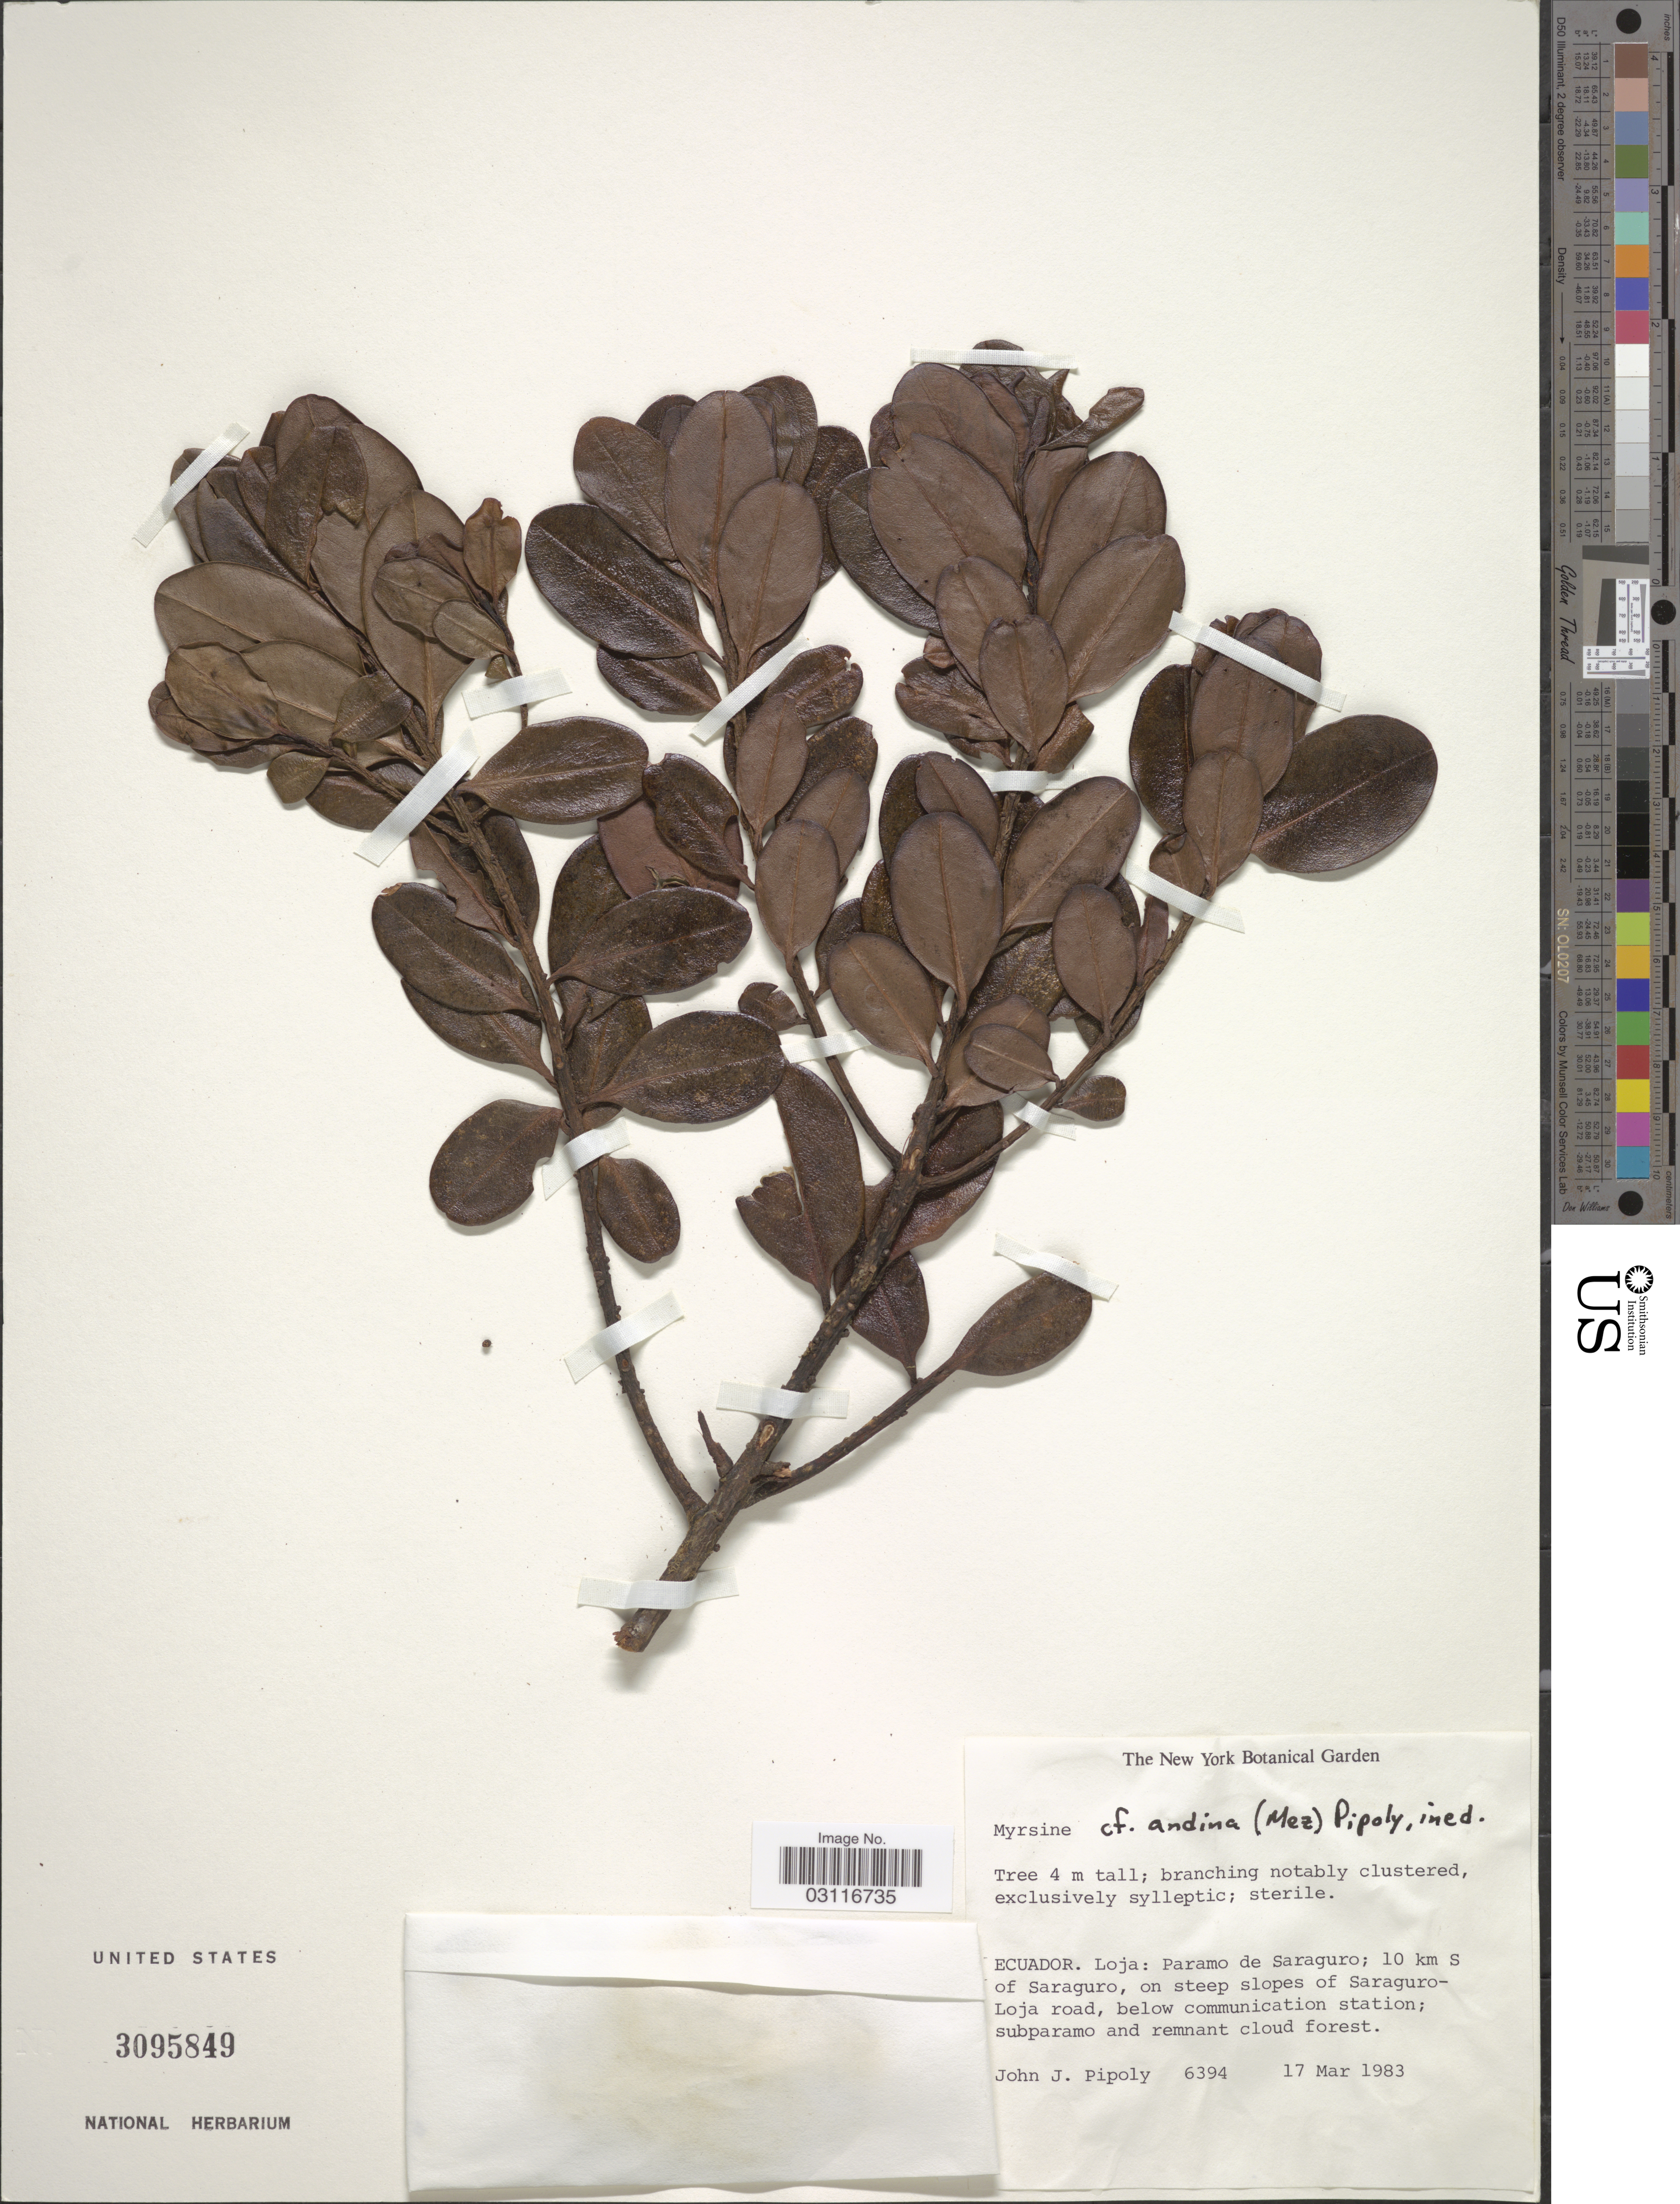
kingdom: Plantae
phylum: Tracheophyta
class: Magnoliopsida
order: Ericales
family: Primulaceae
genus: Myrsine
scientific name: Myrsine andina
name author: (Mez) Pipoly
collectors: J. J. Pipoly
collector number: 6394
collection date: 1983-03-17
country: Ecuador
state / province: Loja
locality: Paramo de Saraguro; 10 km S of Saraguro, on steep slopes of Saraguro-Loja road.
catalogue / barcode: US 3095849